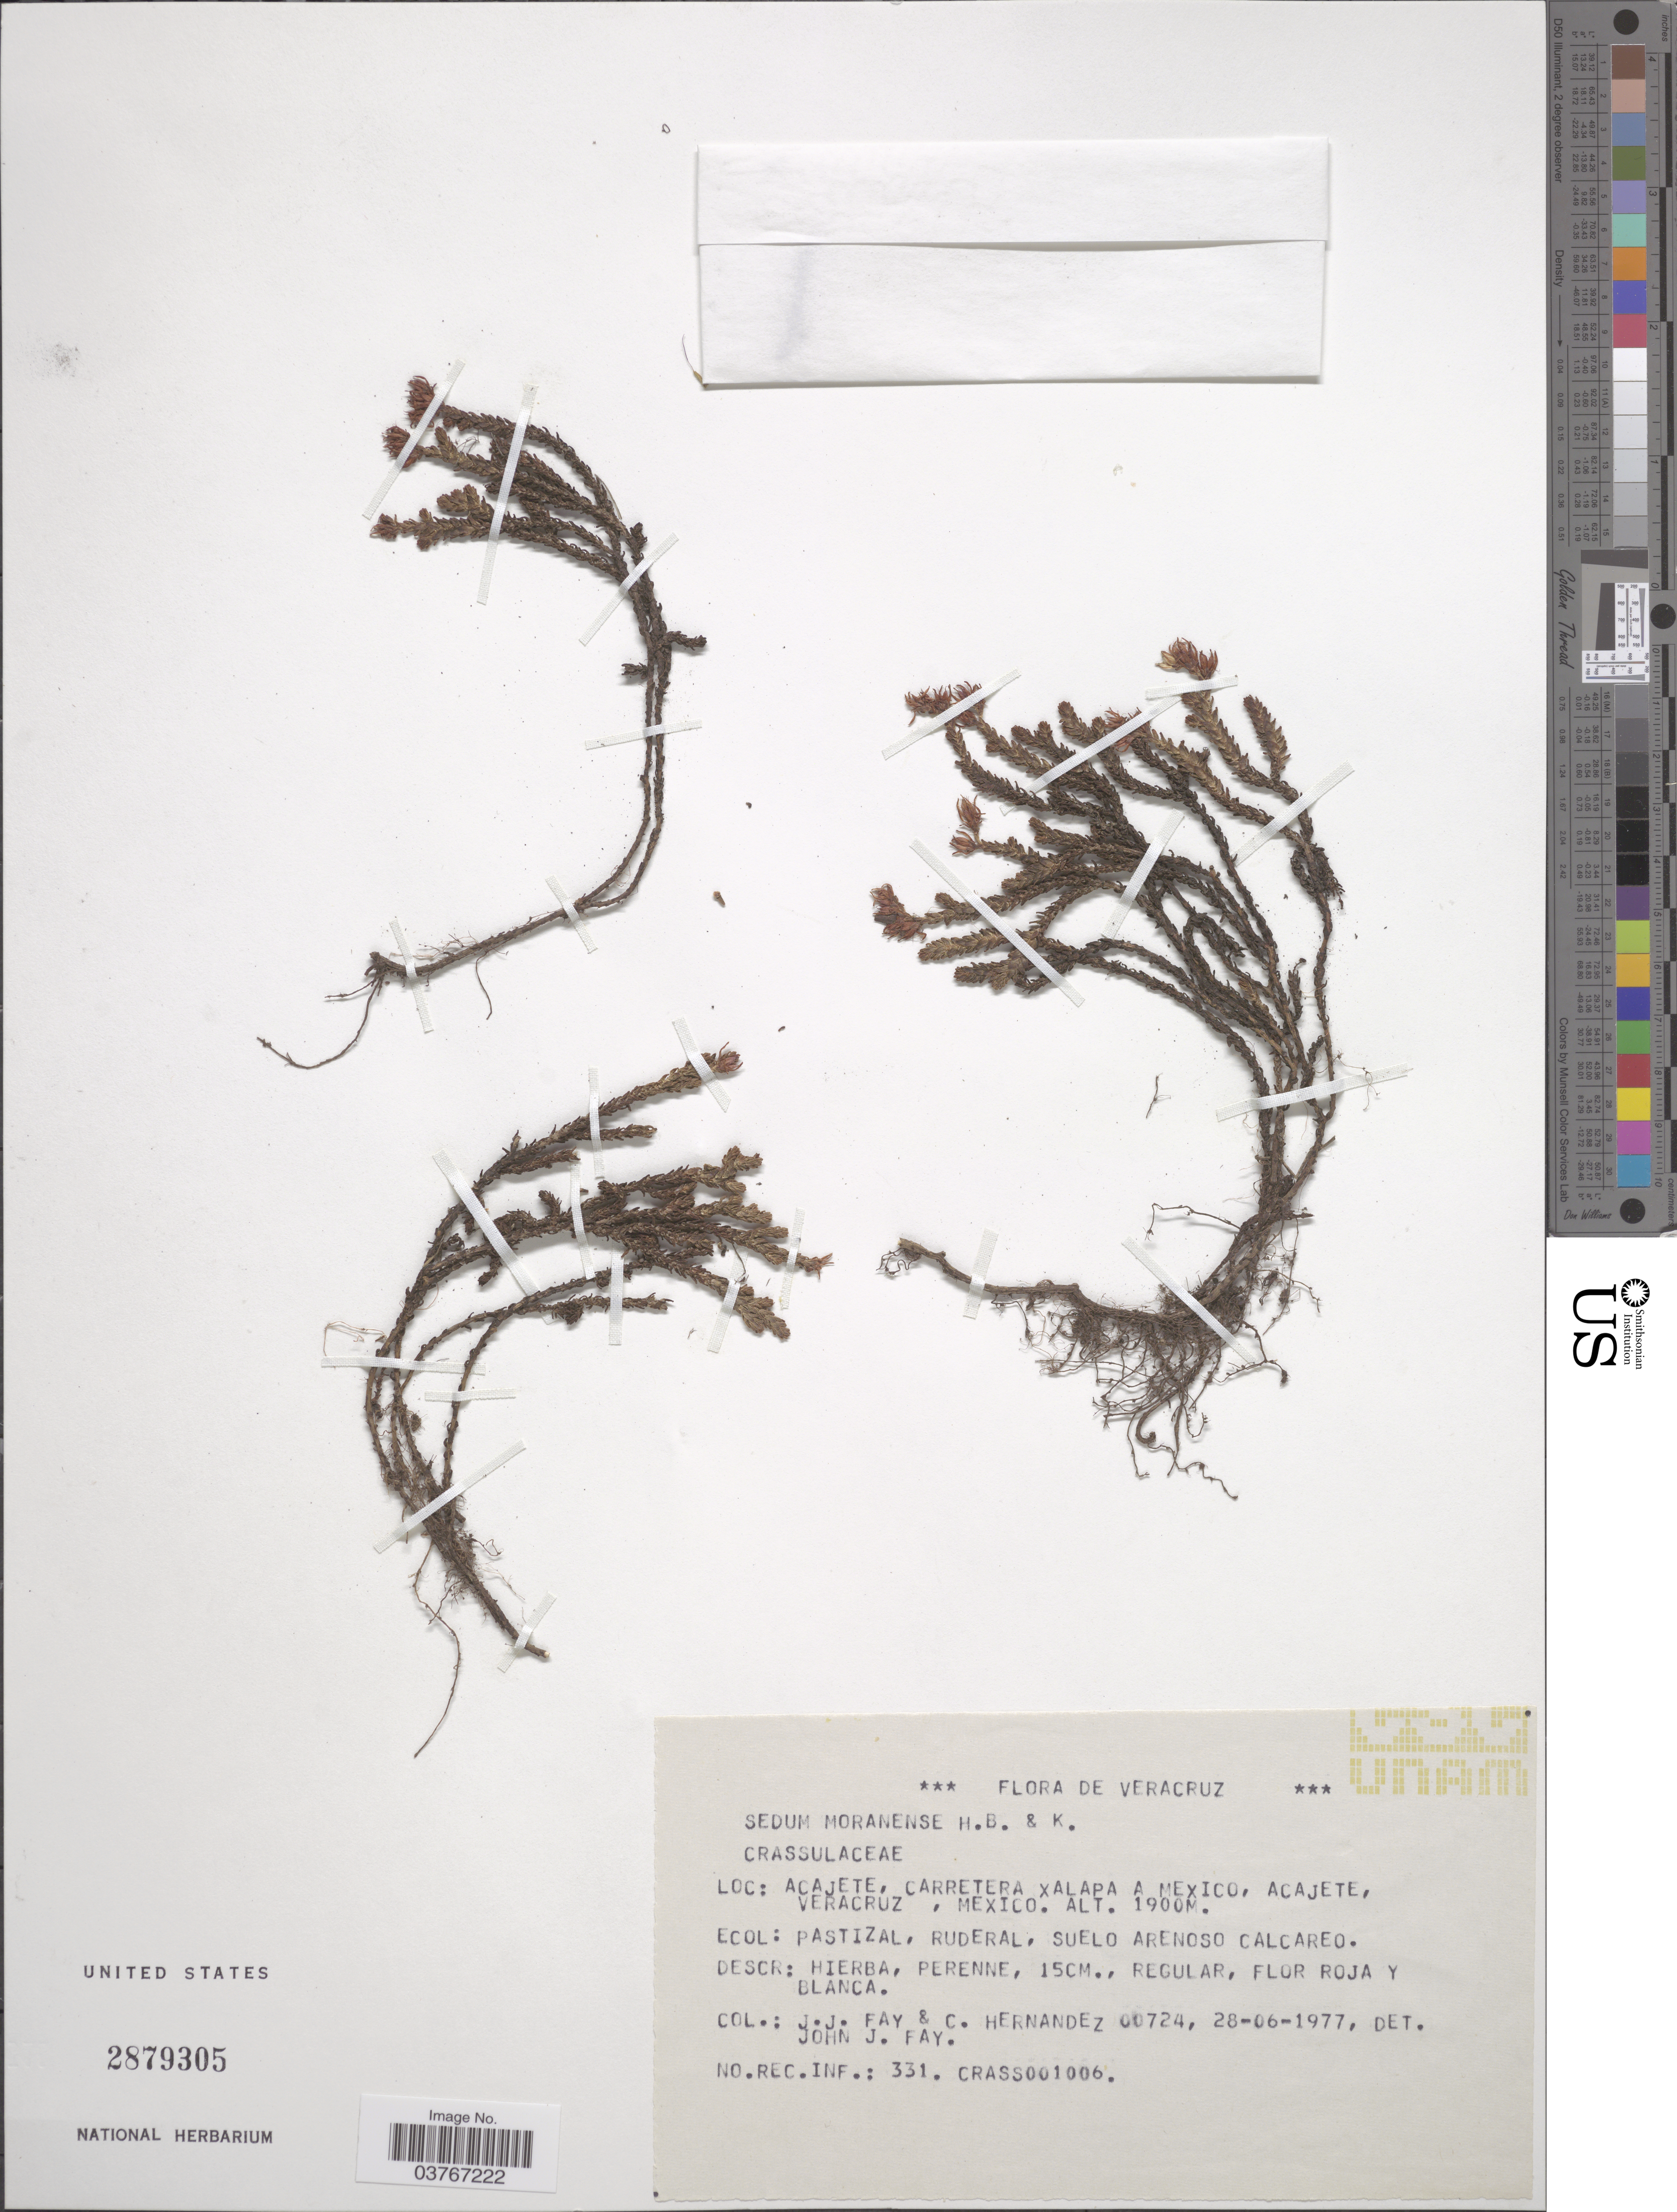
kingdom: Plantae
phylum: Tracheophyta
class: Magnoliopsida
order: Saxifragales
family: Crassulaceae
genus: Sedum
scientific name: Sedum moranense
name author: Kunth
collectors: J. Fay & C. Hernandez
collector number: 00724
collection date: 1977-06-28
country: Mexico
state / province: Veracruz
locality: Veracruz. Acajete, Carretera Xalapa a Mexico, Acajete, Veracruz.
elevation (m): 1900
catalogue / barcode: US 2879305